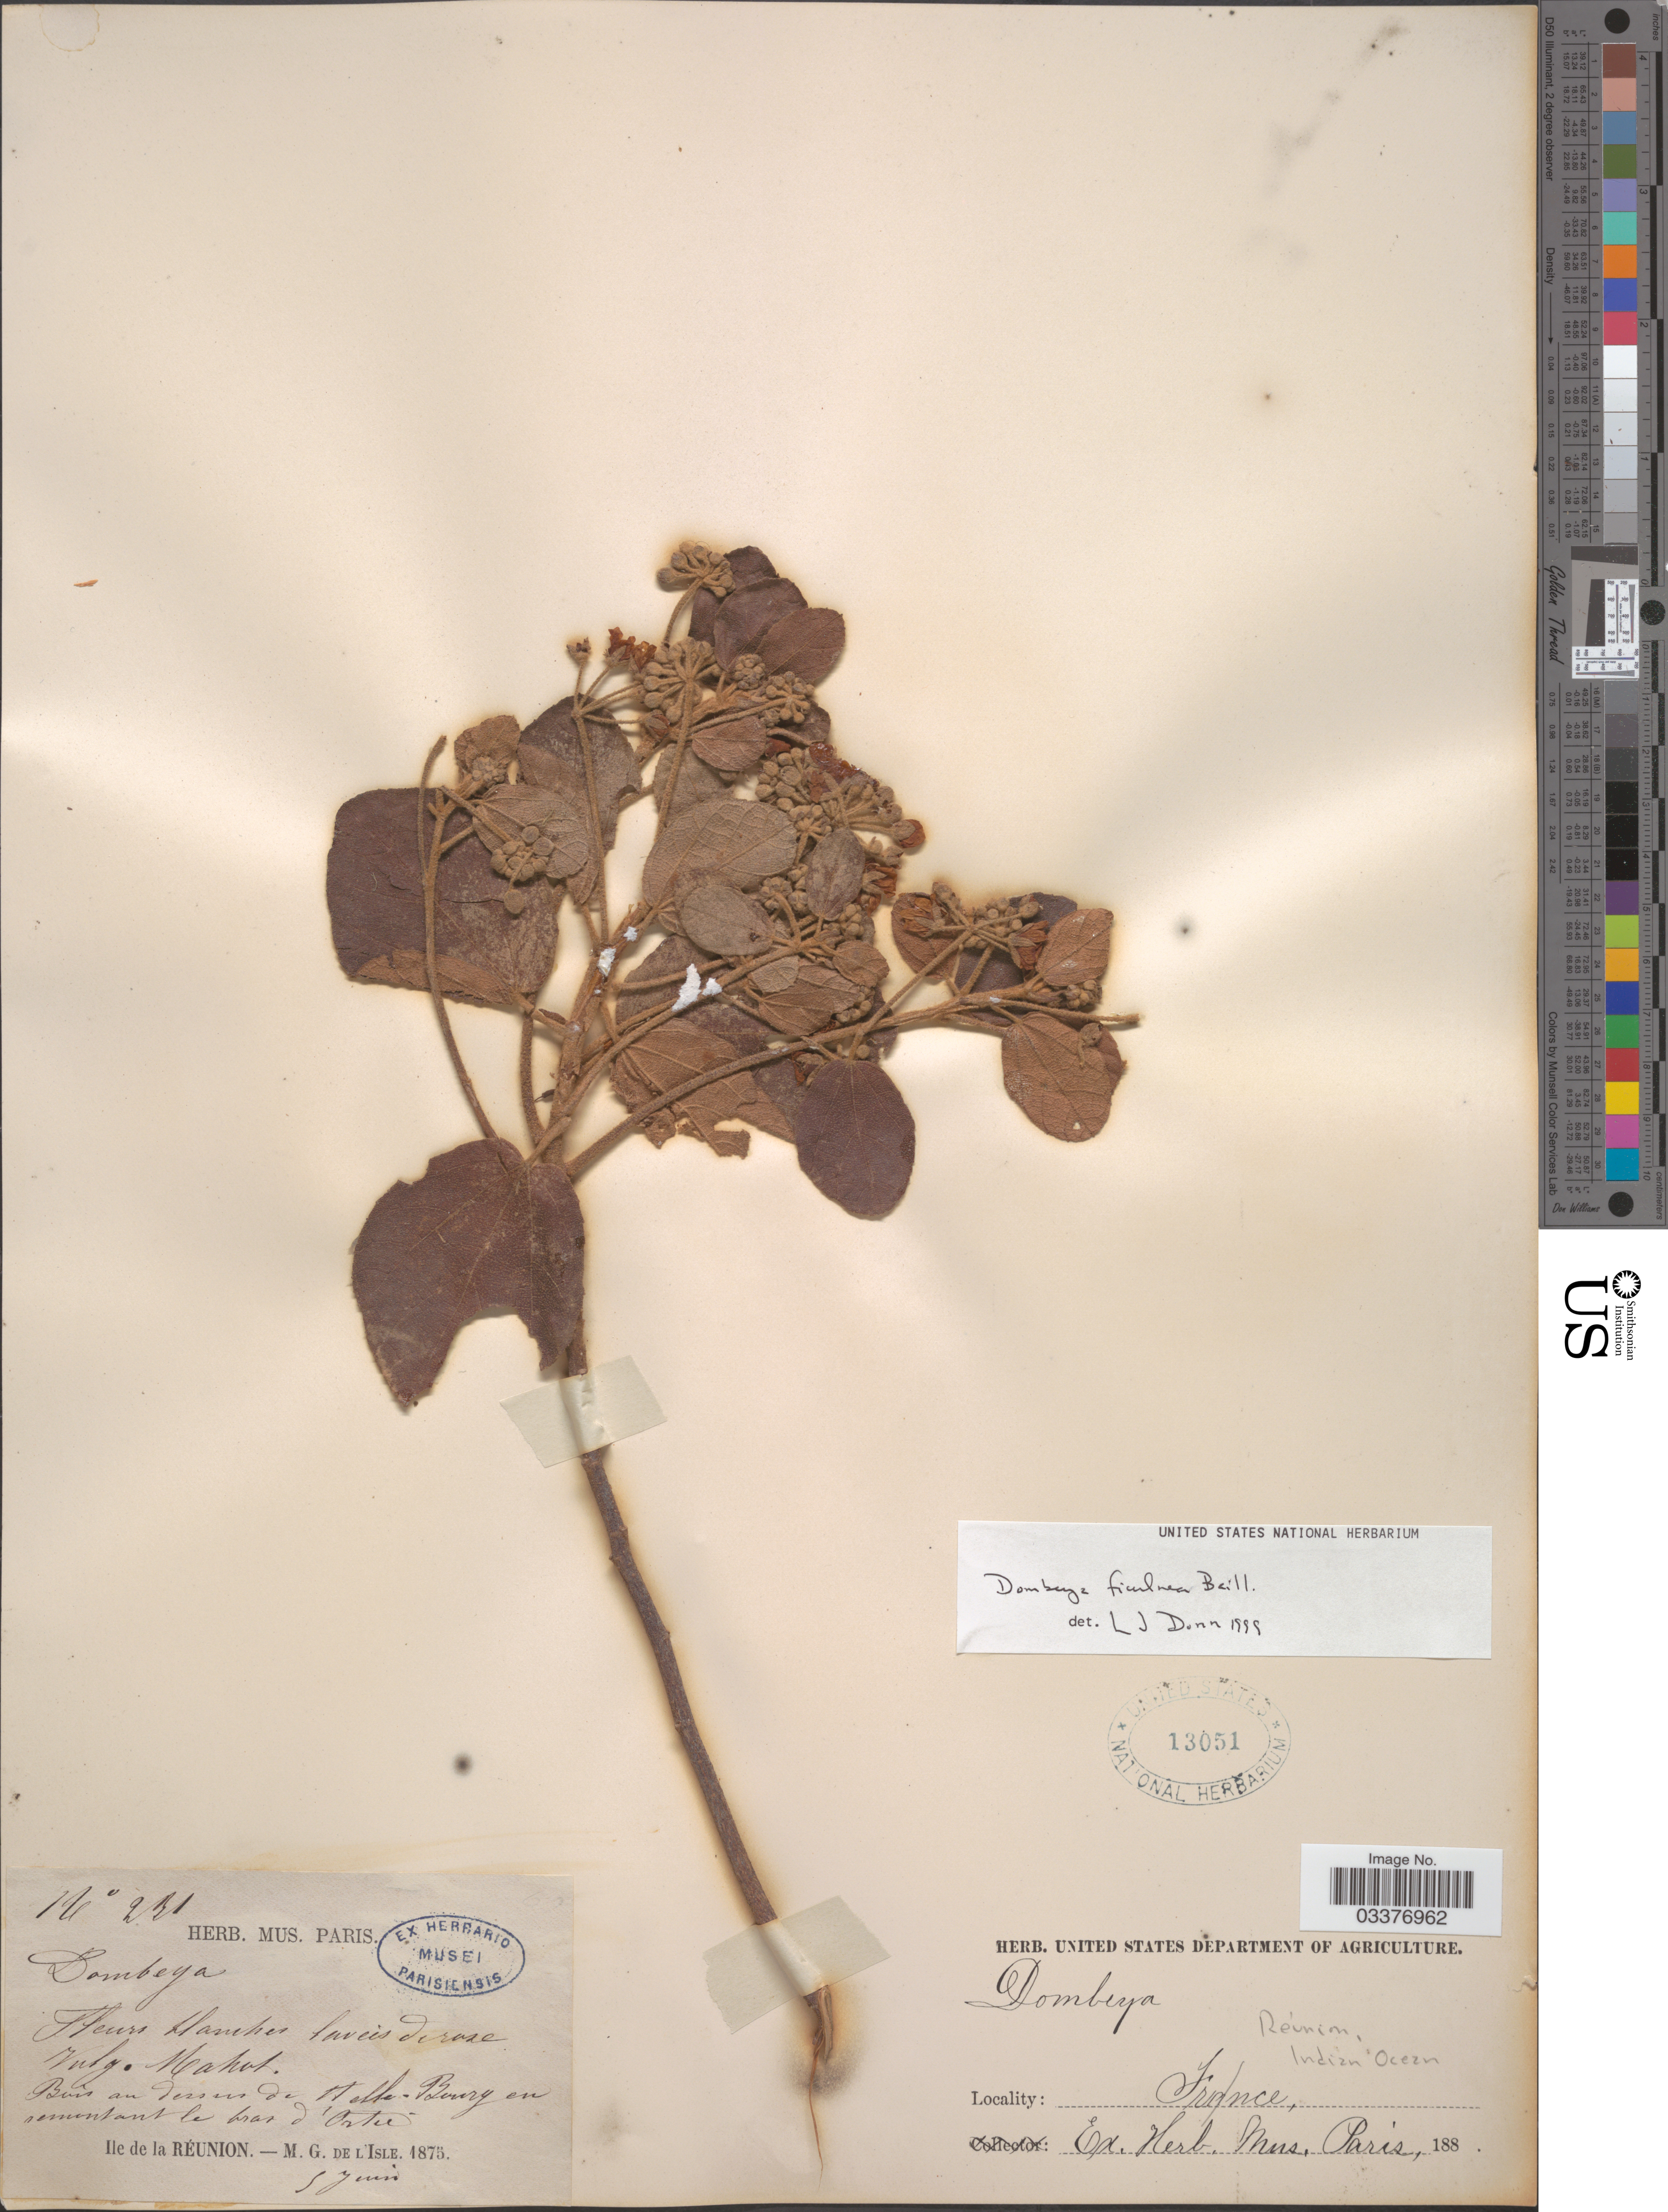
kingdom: Plantae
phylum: Tracheophyta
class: Magnoliopsida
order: Malvales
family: Malvaceae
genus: Dombeya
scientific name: Dombeya ficulnea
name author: Baill.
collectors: M. L'Isle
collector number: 231*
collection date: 1875-06-05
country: Reunion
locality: Bois au dessus de Matte-Bourg [interpreted] en remnant le bras [interpreted] d'Ortu [interpreted]. Ile de la Réunion. Indian Ocean.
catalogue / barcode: US 13051